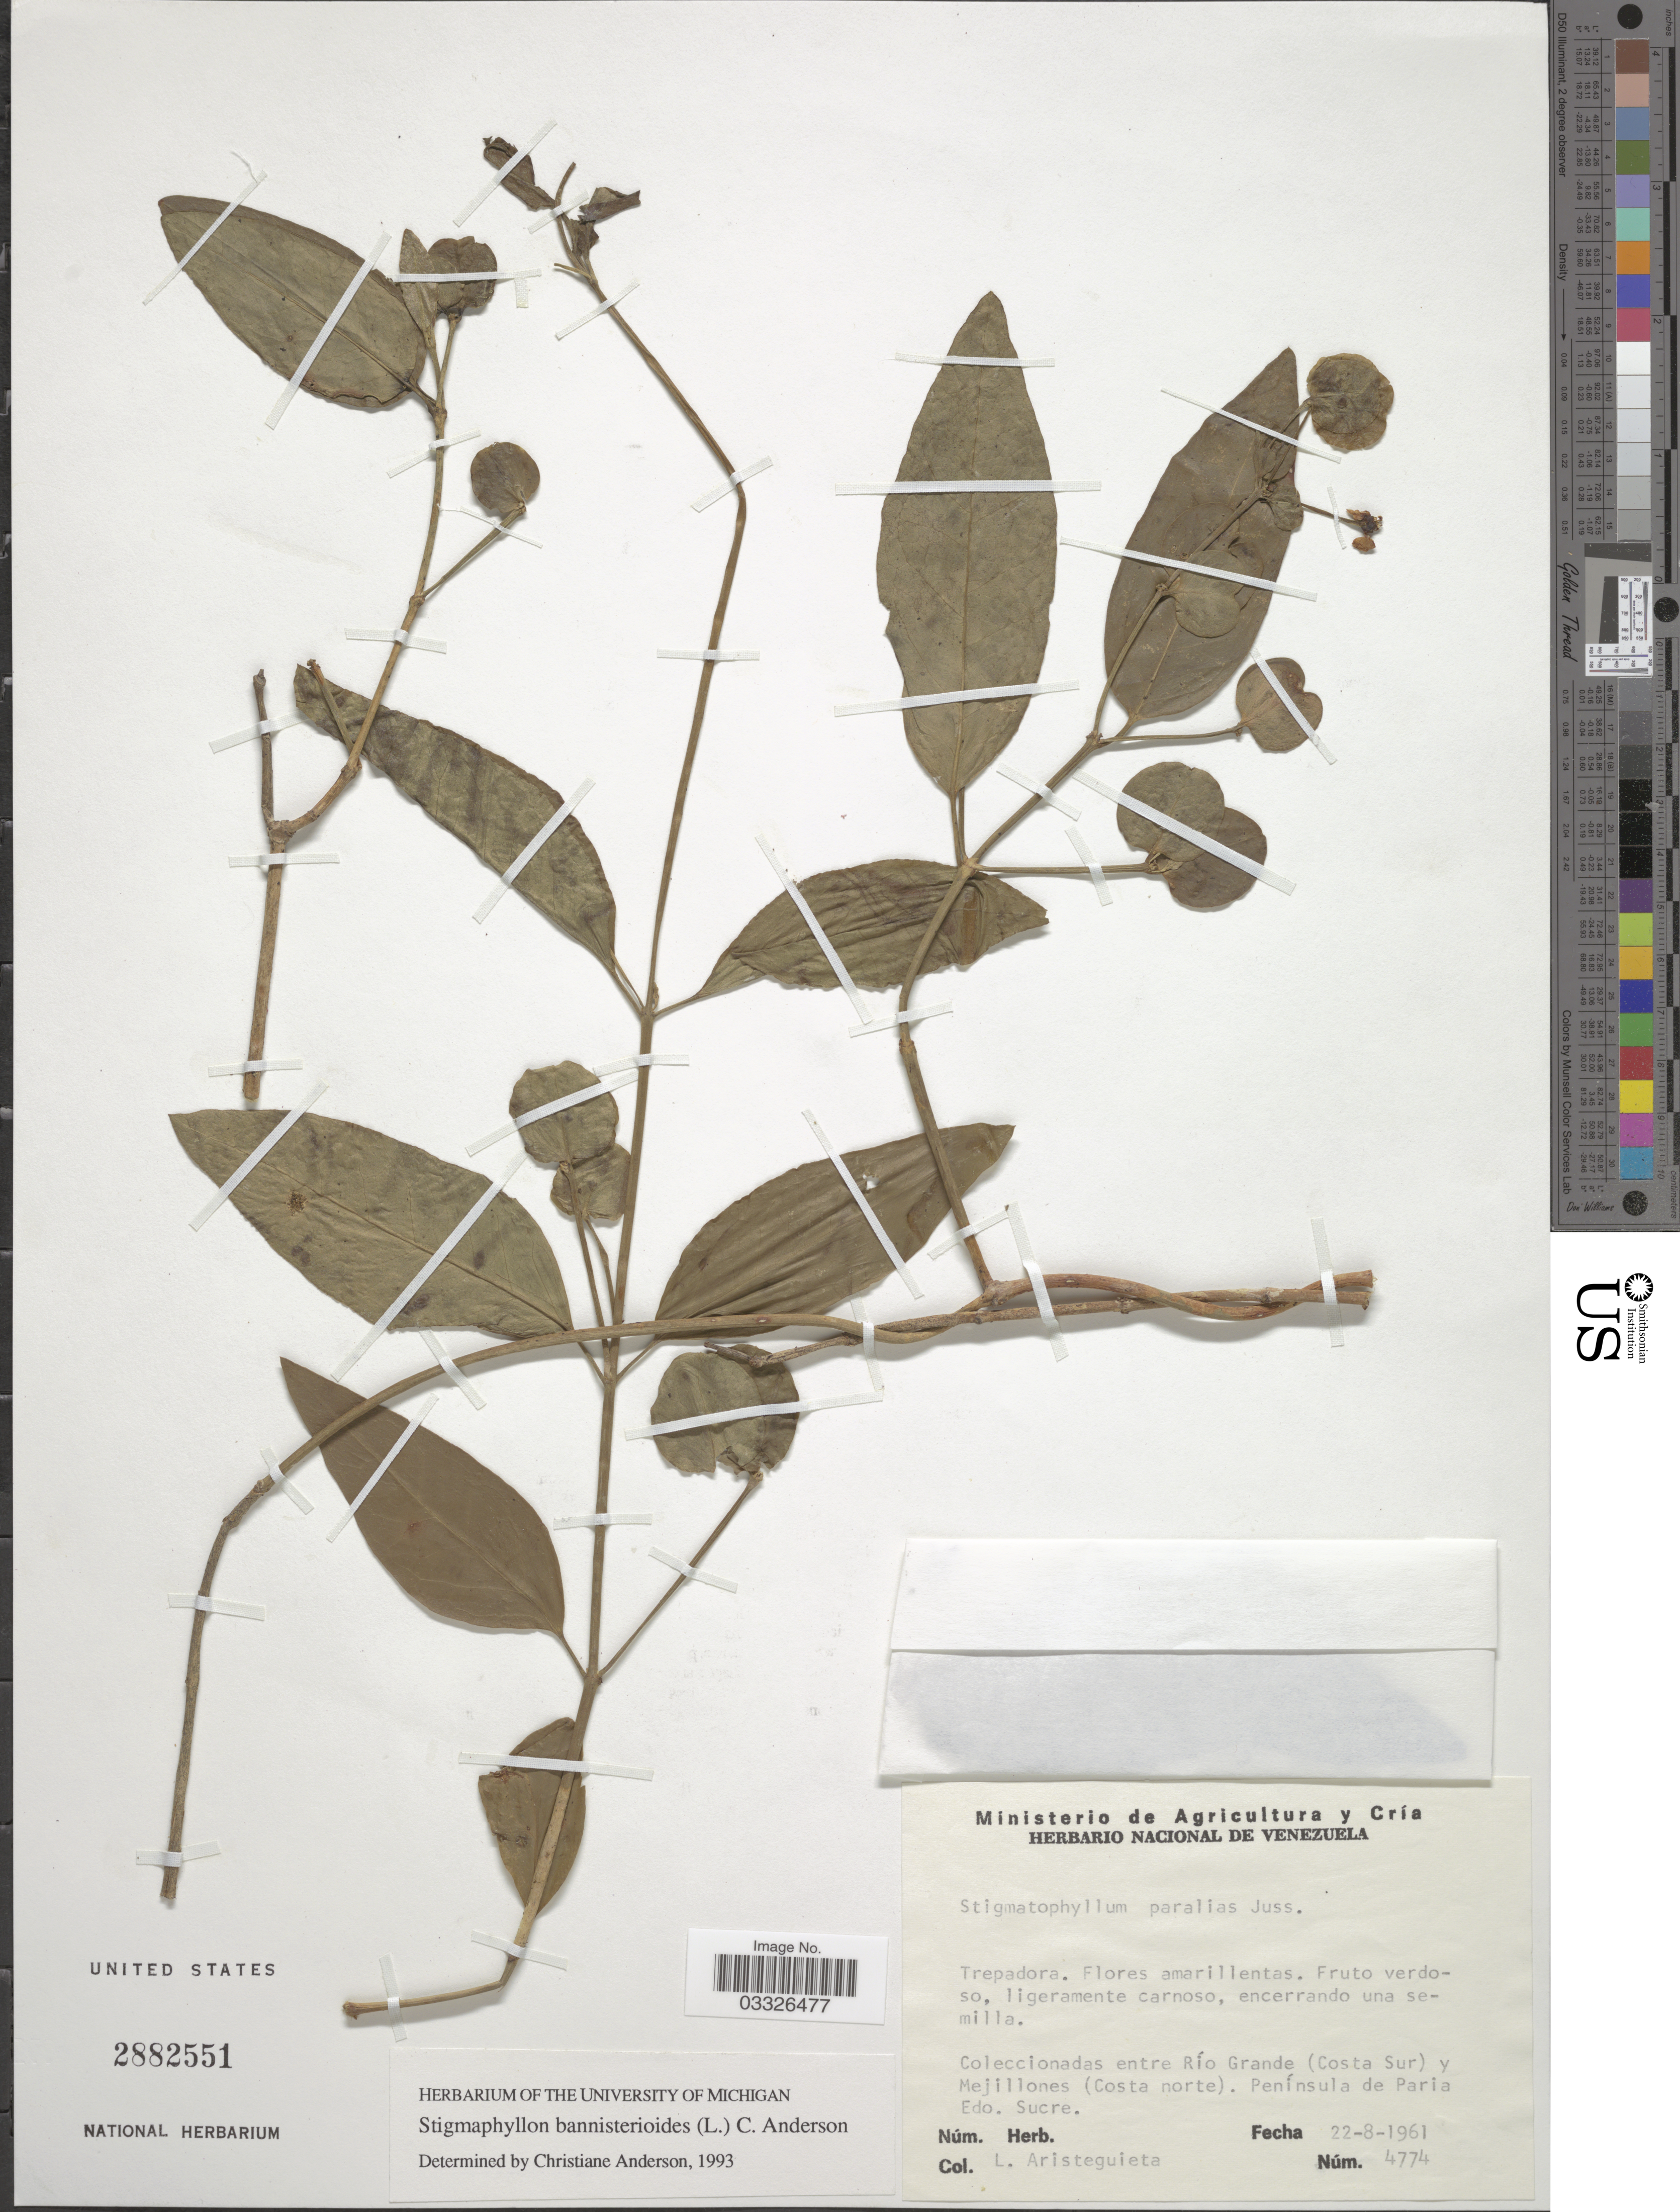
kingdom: Plantae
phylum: Tracheophyta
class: Magnoliopsida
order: Malpighiales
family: Malpighiaceae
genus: Stigmaphyllon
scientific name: Stigmaphyllon bannisterioides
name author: (L.) C.E. Anderson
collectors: L. Aristeguieta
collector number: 4774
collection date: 1961-08-22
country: Venezuela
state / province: Sucre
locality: Entre Río Grande (Costa Sur) y Mejillones (Costa Sur) y Mejillones (Costa norte). Península de Paria.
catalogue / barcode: US 2882551